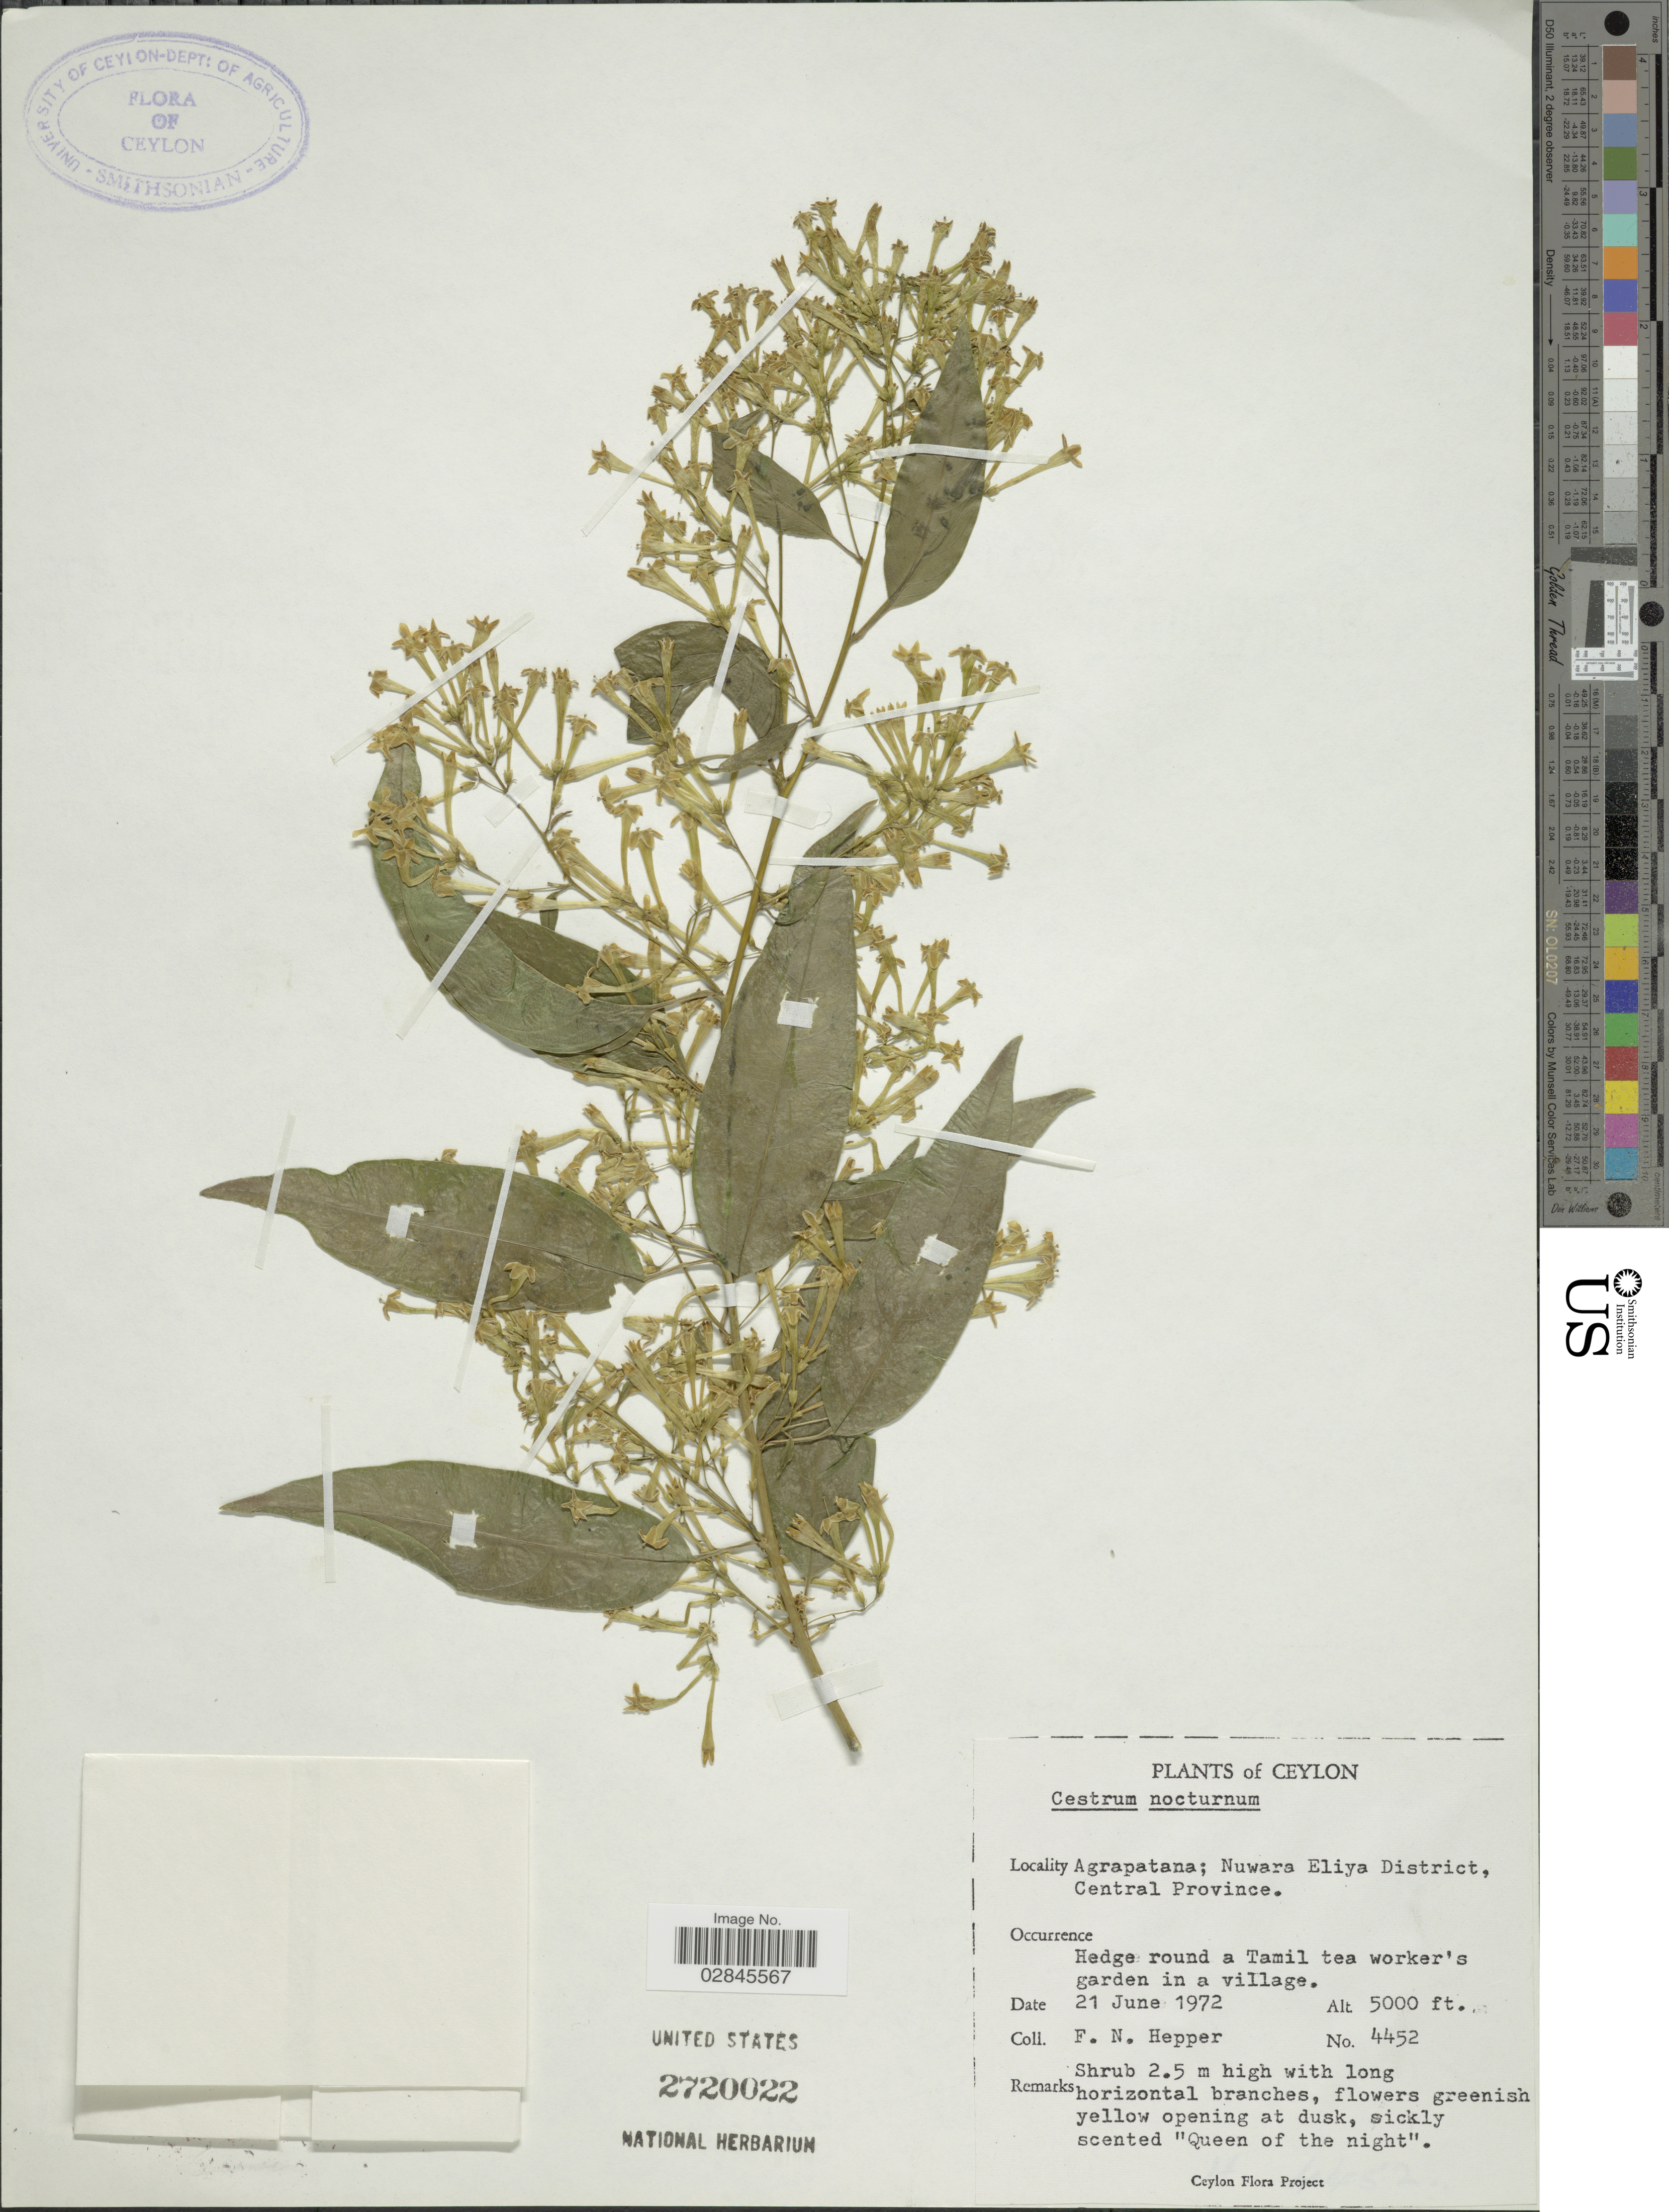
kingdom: Plantae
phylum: Tracheophyta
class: Magnoliopsida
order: Solanales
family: Solanaceae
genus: Cestrum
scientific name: Cestrum nocturnum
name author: L.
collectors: F. Hepper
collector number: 4452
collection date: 1972-06-21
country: Sri Lanka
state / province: Central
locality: Ceylon. Agrapatana; Nuwara Eliya District. Hedge round a Tamil tea worker's garden in a village.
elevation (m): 1524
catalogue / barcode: US 2720022